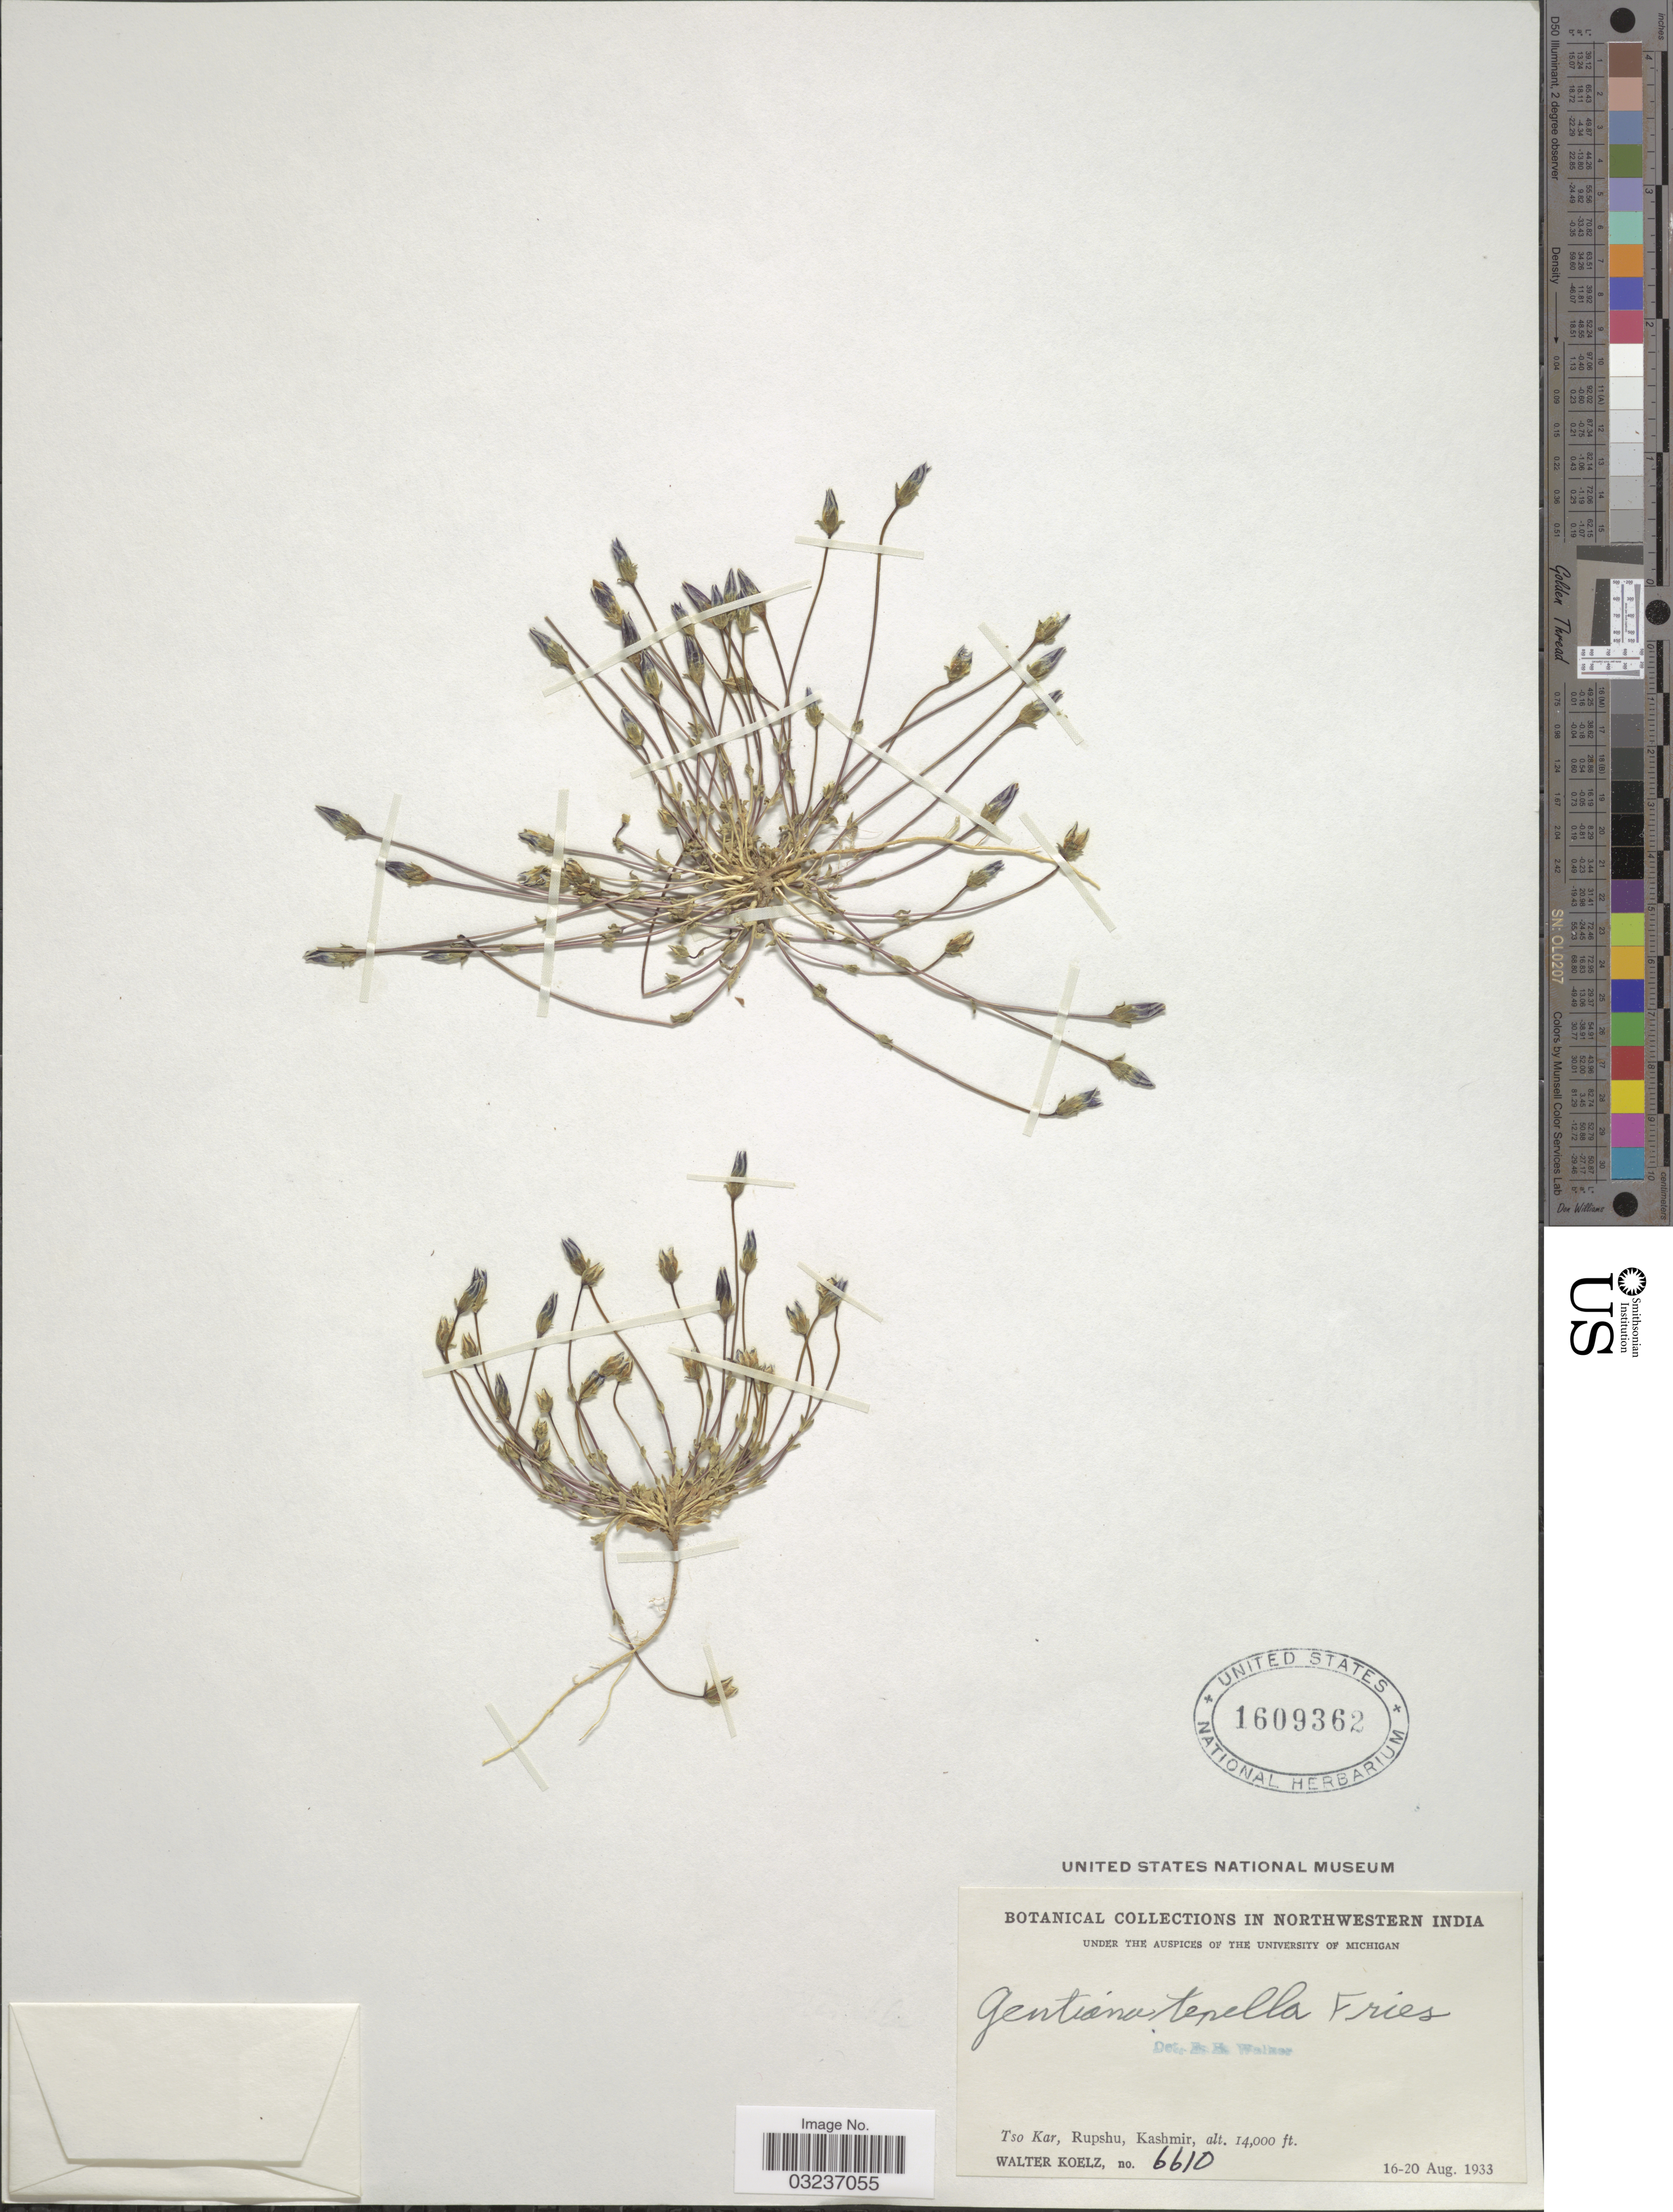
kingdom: Plantae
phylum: Tracheophyta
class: Magnoliopsida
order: Gentianales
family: Gentianaceae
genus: Gentiana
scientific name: Gentiana tenella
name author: Rottb.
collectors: W. N. Koelz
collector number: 6610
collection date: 1933-08-16/1933-08-20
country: India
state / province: Jammu and Kashmir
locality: Northwestern India, Tso Kar, Rupshu, Kashmir.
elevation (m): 4267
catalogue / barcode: US 1609362